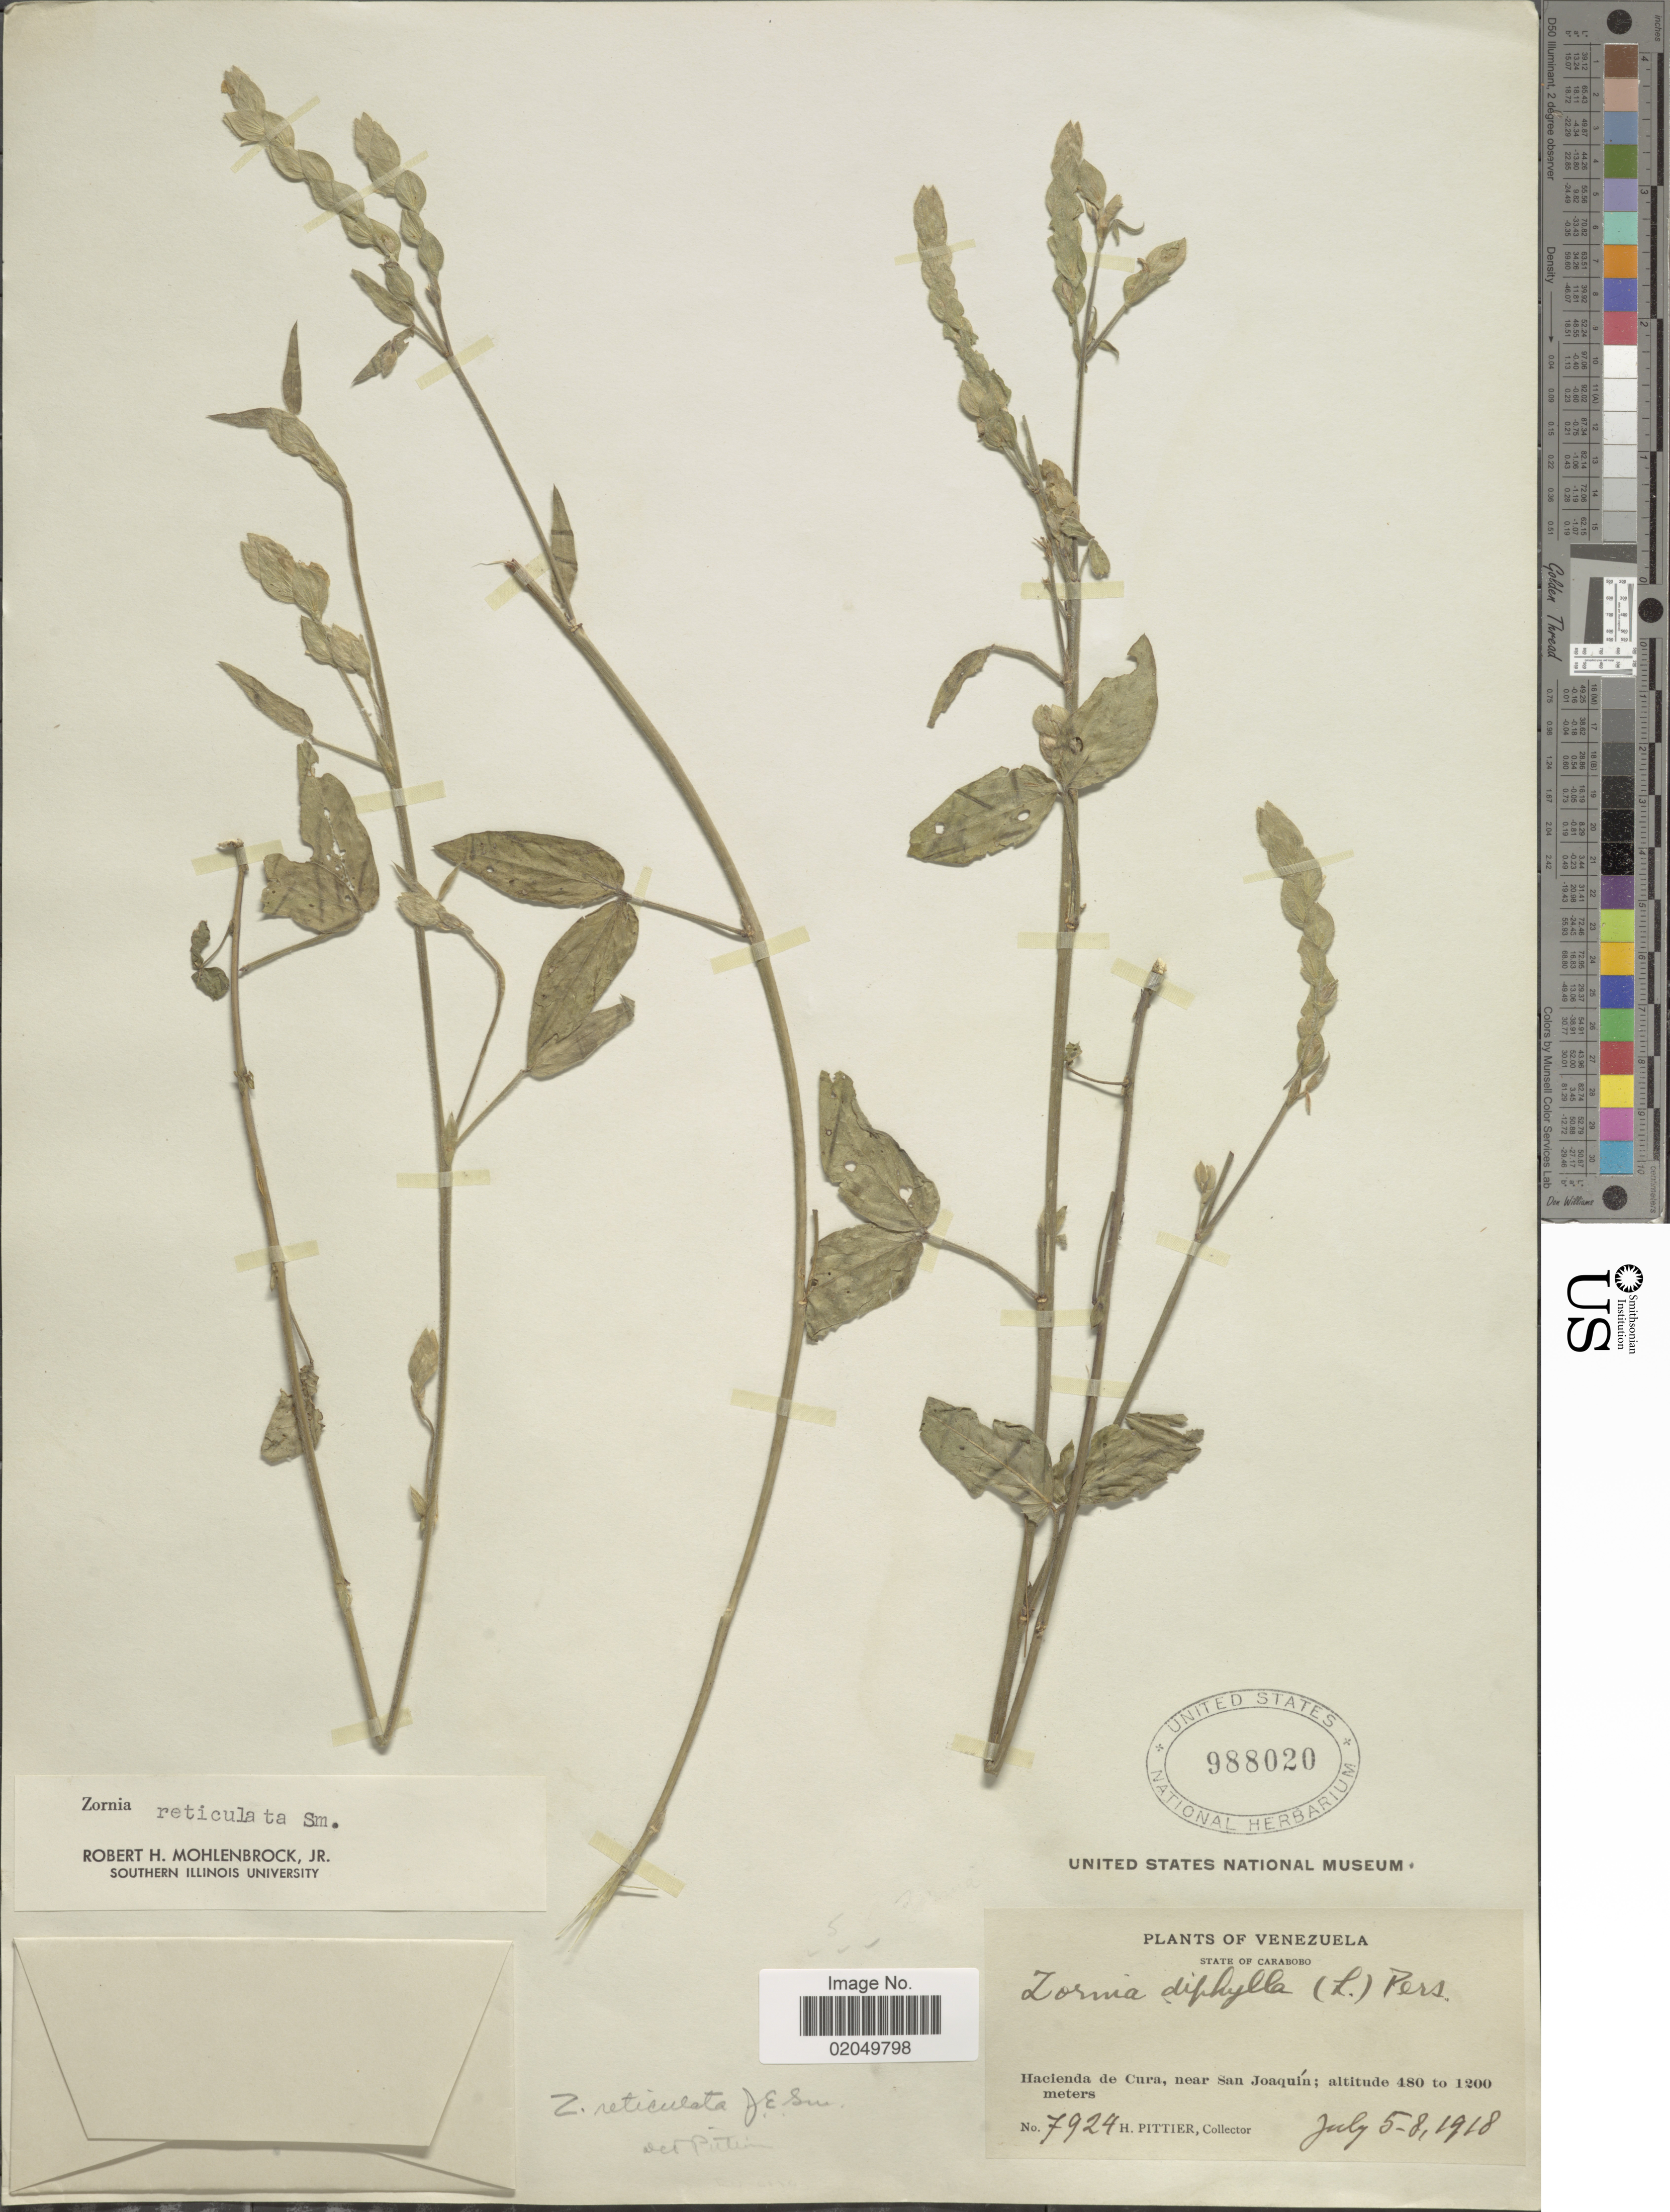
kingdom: Plantae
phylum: Tracheophyta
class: Magnoliopsida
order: Fabales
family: Fabaceae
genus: Zornia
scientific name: Zornia reticulata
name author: Sm.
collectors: H. F. Pittier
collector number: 7924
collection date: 1918-07-05/1918-07-08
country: Venezuela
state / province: Carabobo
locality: Hacienda de Cura, near San Joaquin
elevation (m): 480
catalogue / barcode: US 988020